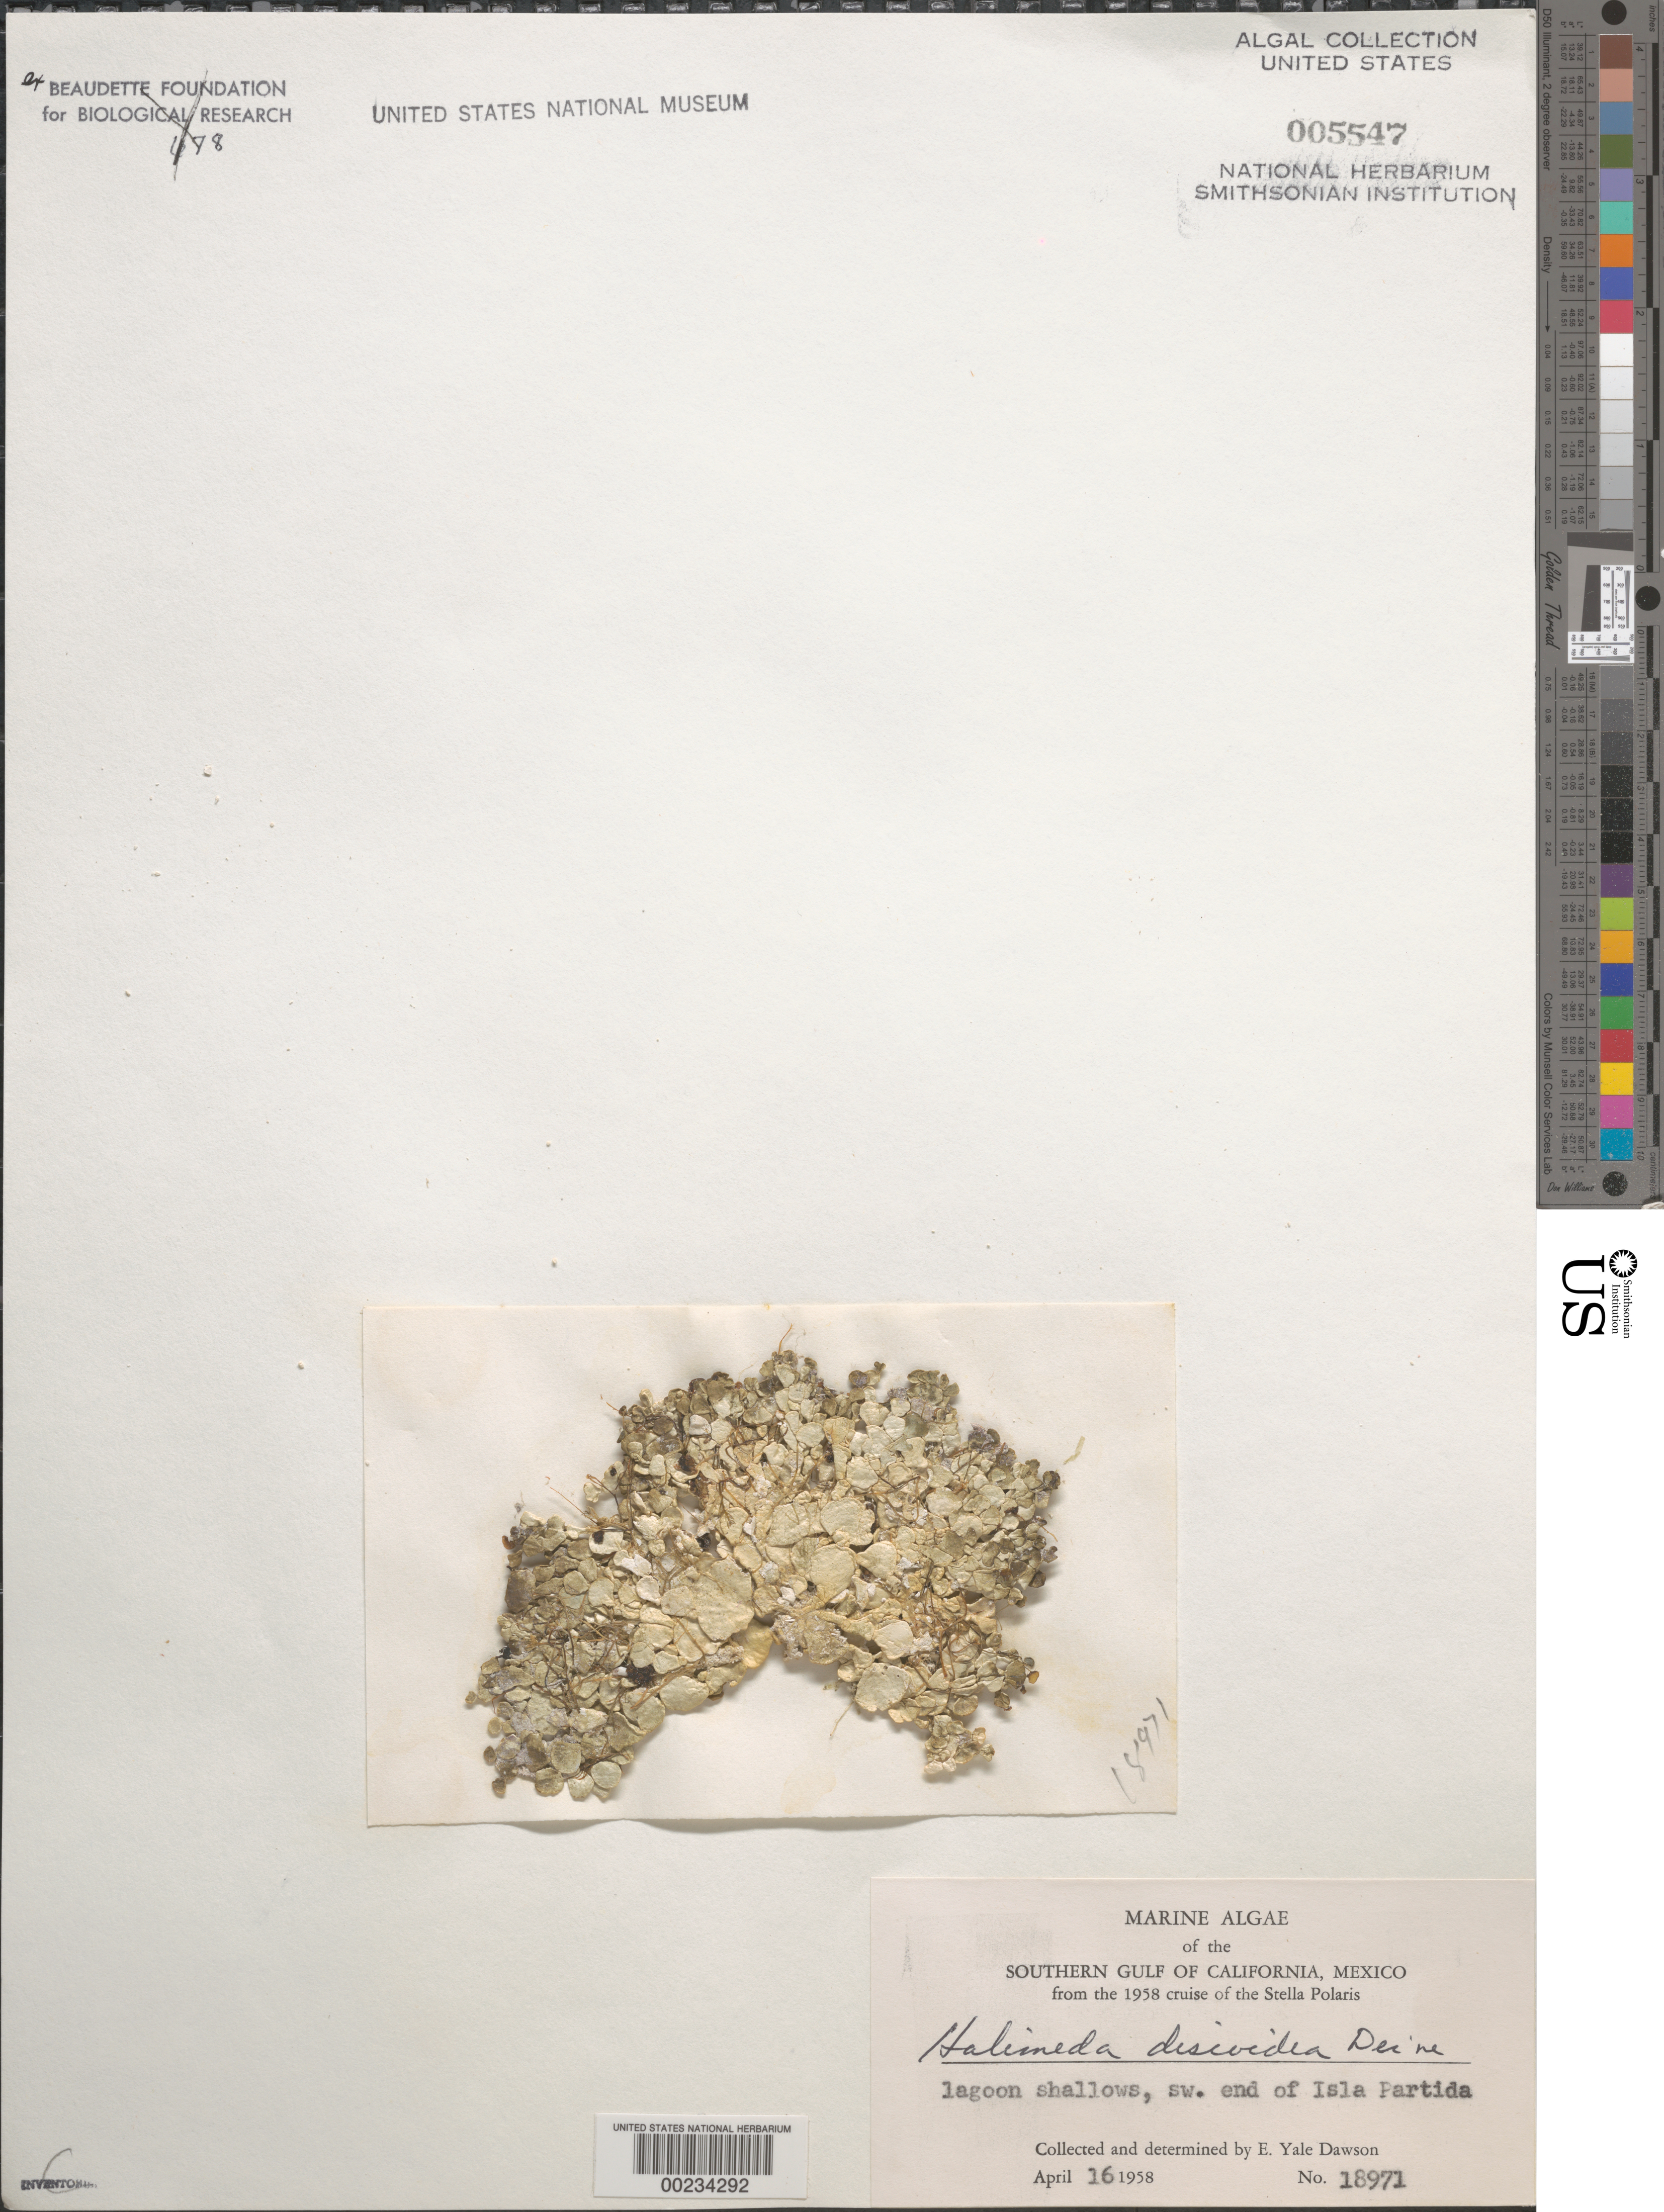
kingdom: Plantae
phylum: Chlorophyta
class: Ulvophyceae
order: Bryopsidales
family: Halimedaceae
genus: Halimeda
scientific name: Halimeda discoidea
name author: Decne.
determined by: Dawson, E. Y.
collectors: E. Y. Dawson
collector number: EYD 18971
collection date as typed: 16 Apr 1958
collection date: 1958-04-16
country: Mexico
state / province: Baja California Sur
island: Isla Partida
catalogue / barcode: US 5547